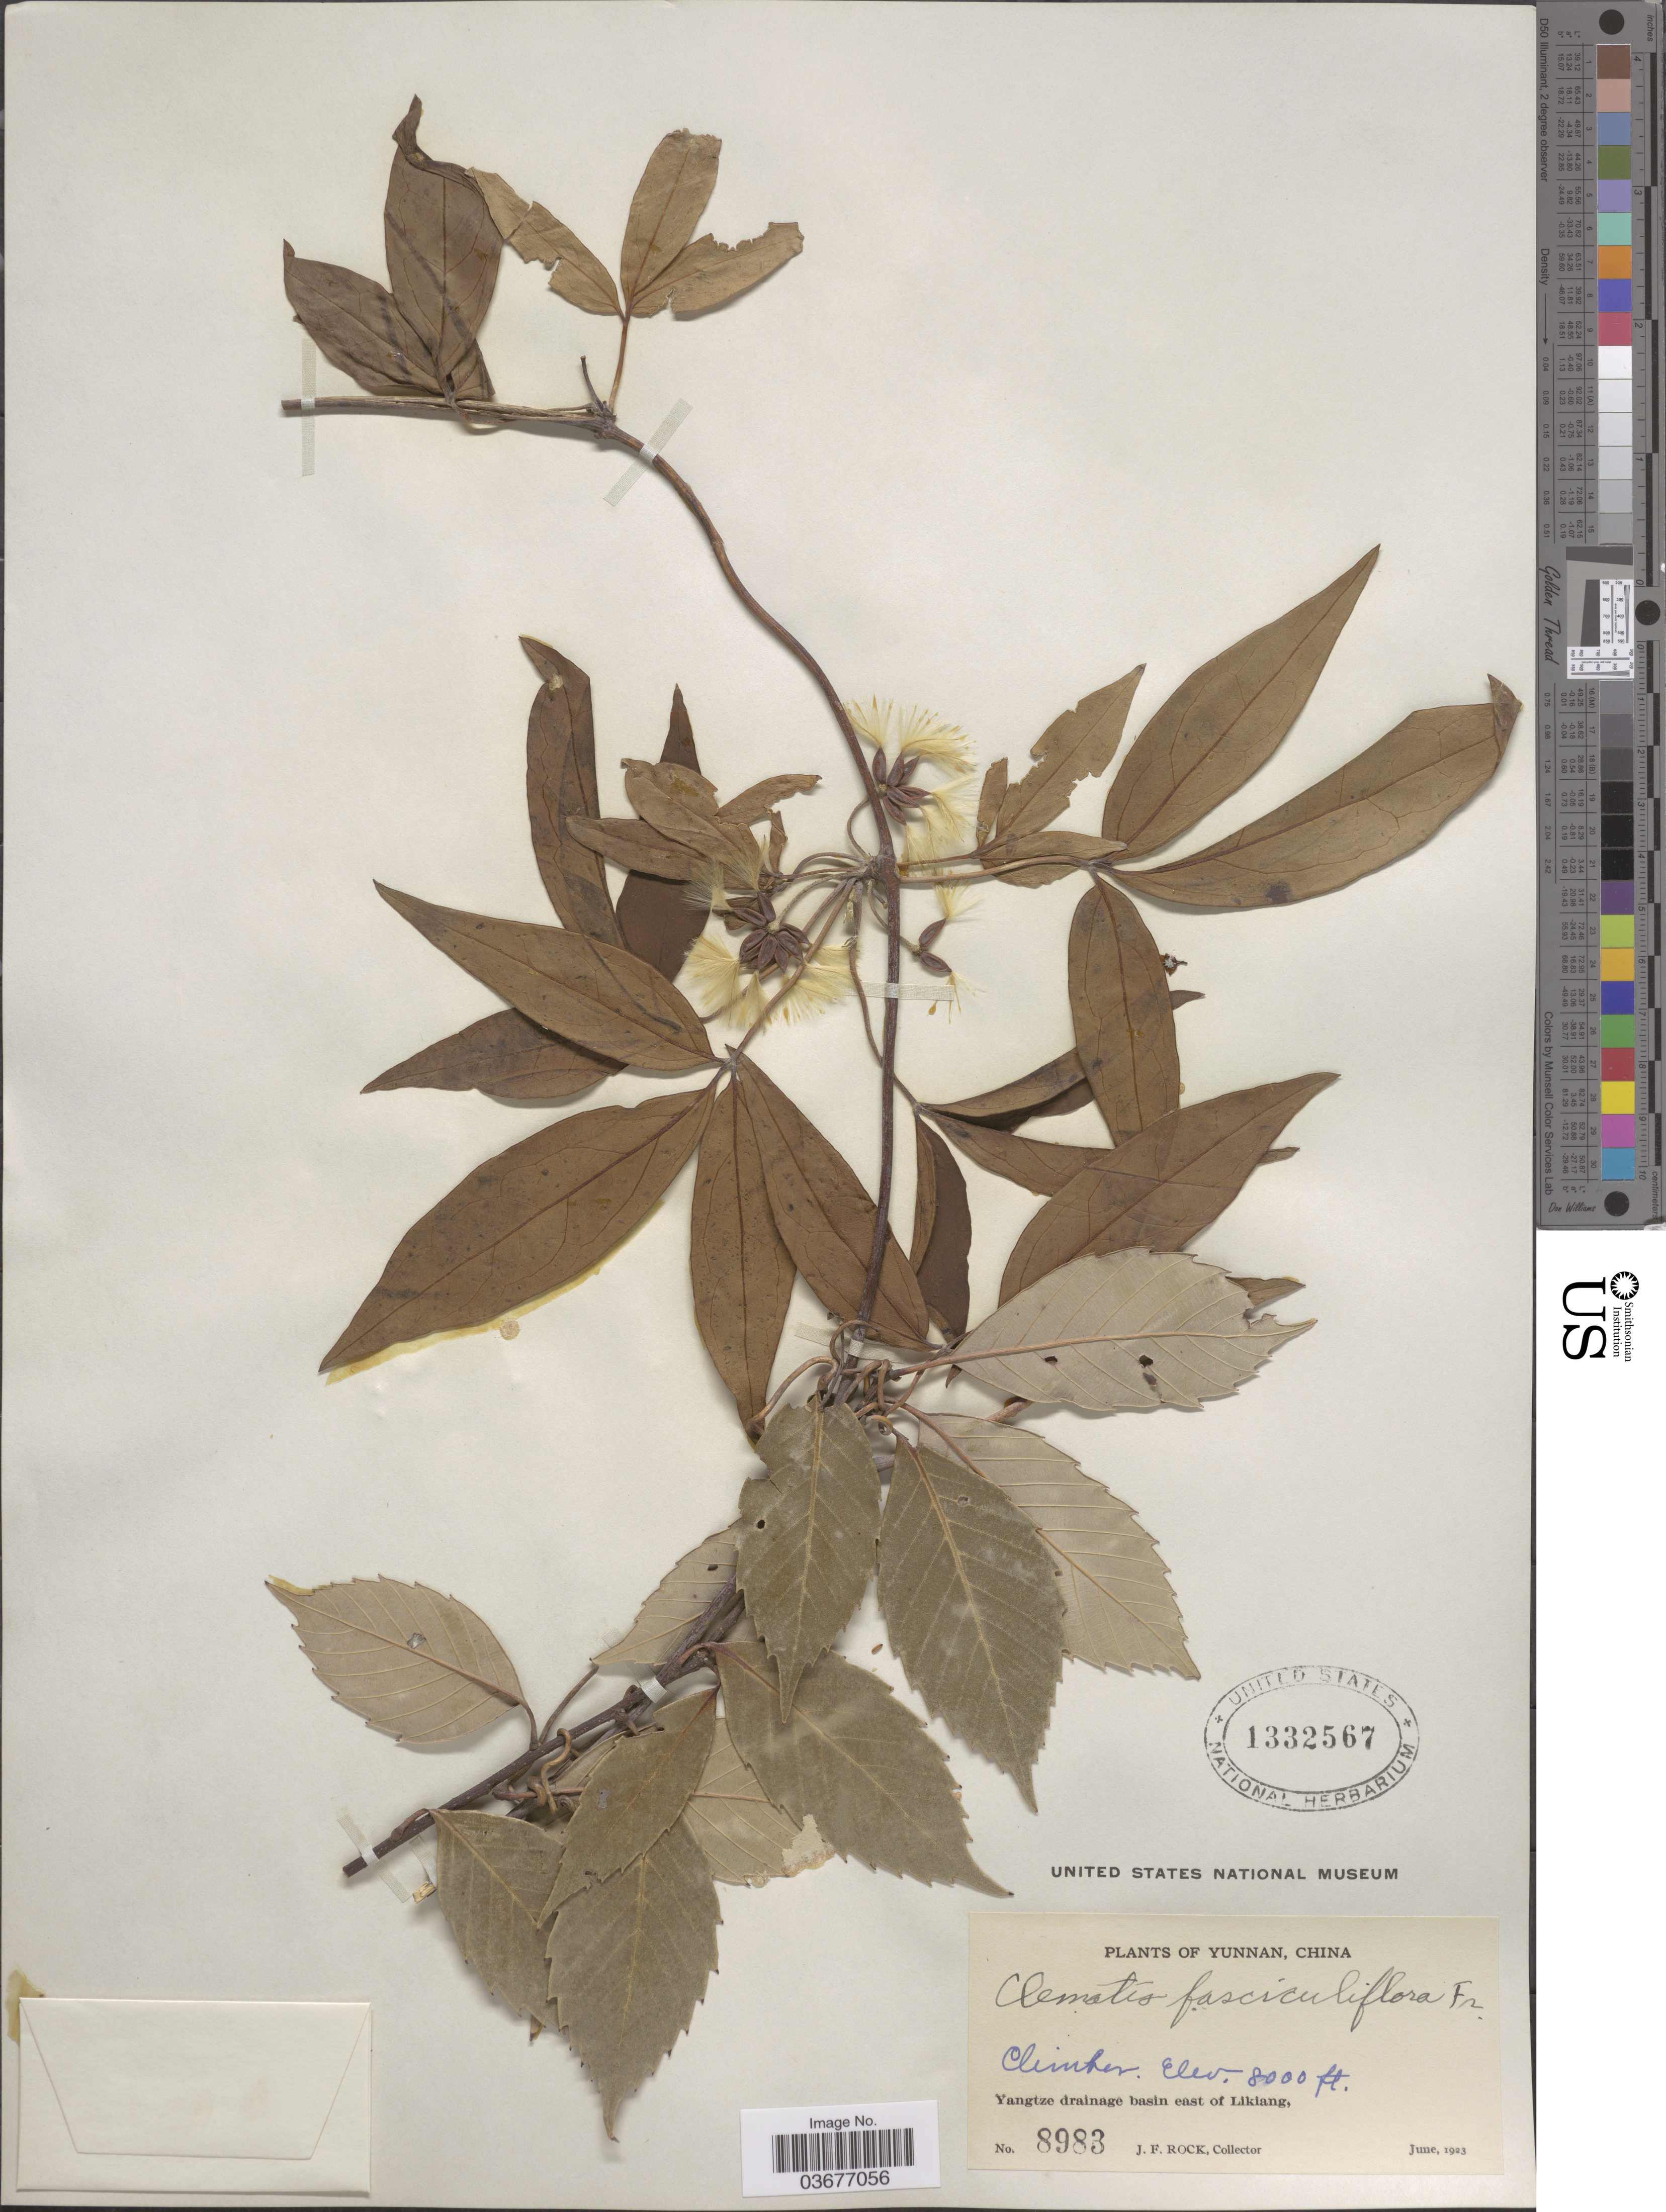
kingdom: Plantae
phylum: Tracheophyta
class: Magnoliopsida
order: Ranunculales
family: Ranunculaceae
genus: Clematis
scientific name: Clematis fasciculiflora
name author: Franch.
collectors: J. Rock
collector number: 8983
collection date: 1923-06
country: China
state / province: Yunnan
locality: Yangtze drainage basin east of Likiang.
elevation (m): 2438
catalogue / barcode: US 1332567